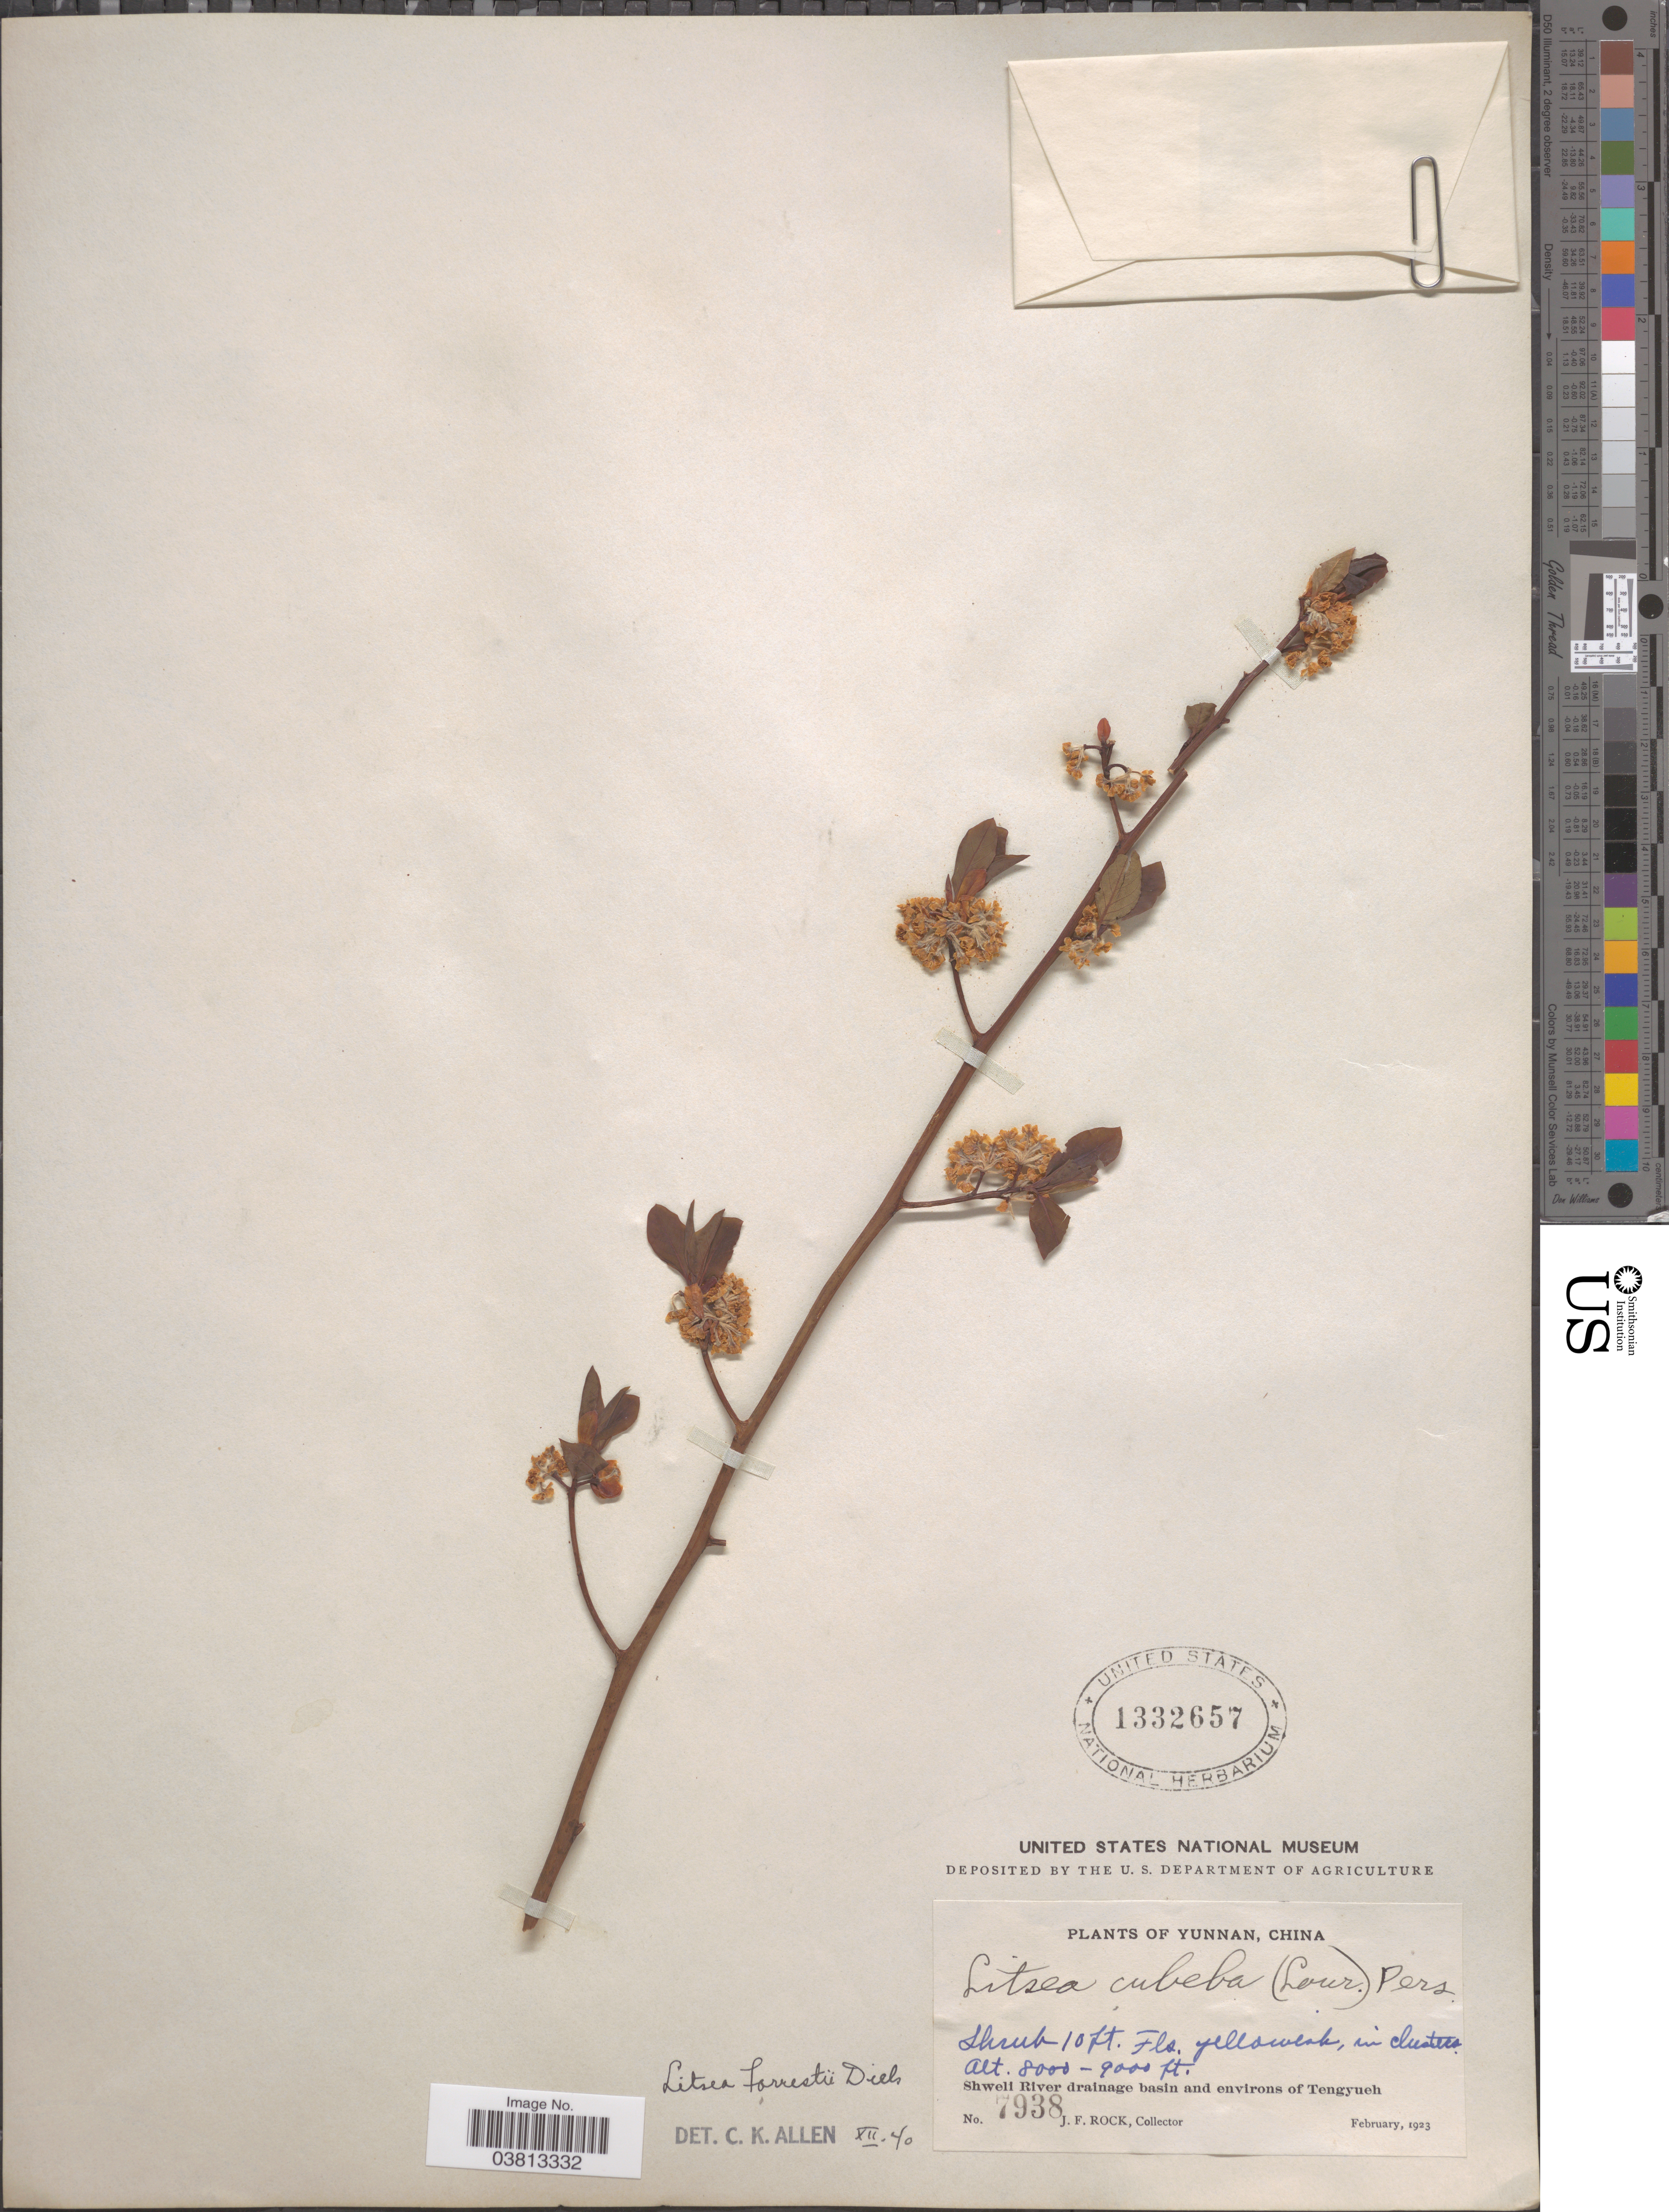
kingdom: Plantae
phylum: Tracheophyta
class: Magnoliopsida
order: Laurales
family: Lauraceae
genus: Litsea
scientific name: Litsea forrestii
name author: Diels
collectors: J. Rock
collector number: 7938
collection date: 1923-02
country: China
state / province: Yunnan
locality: Shweli River drainage basin and environs of Tengyueh.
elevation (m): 2438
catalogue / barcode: US 1332657